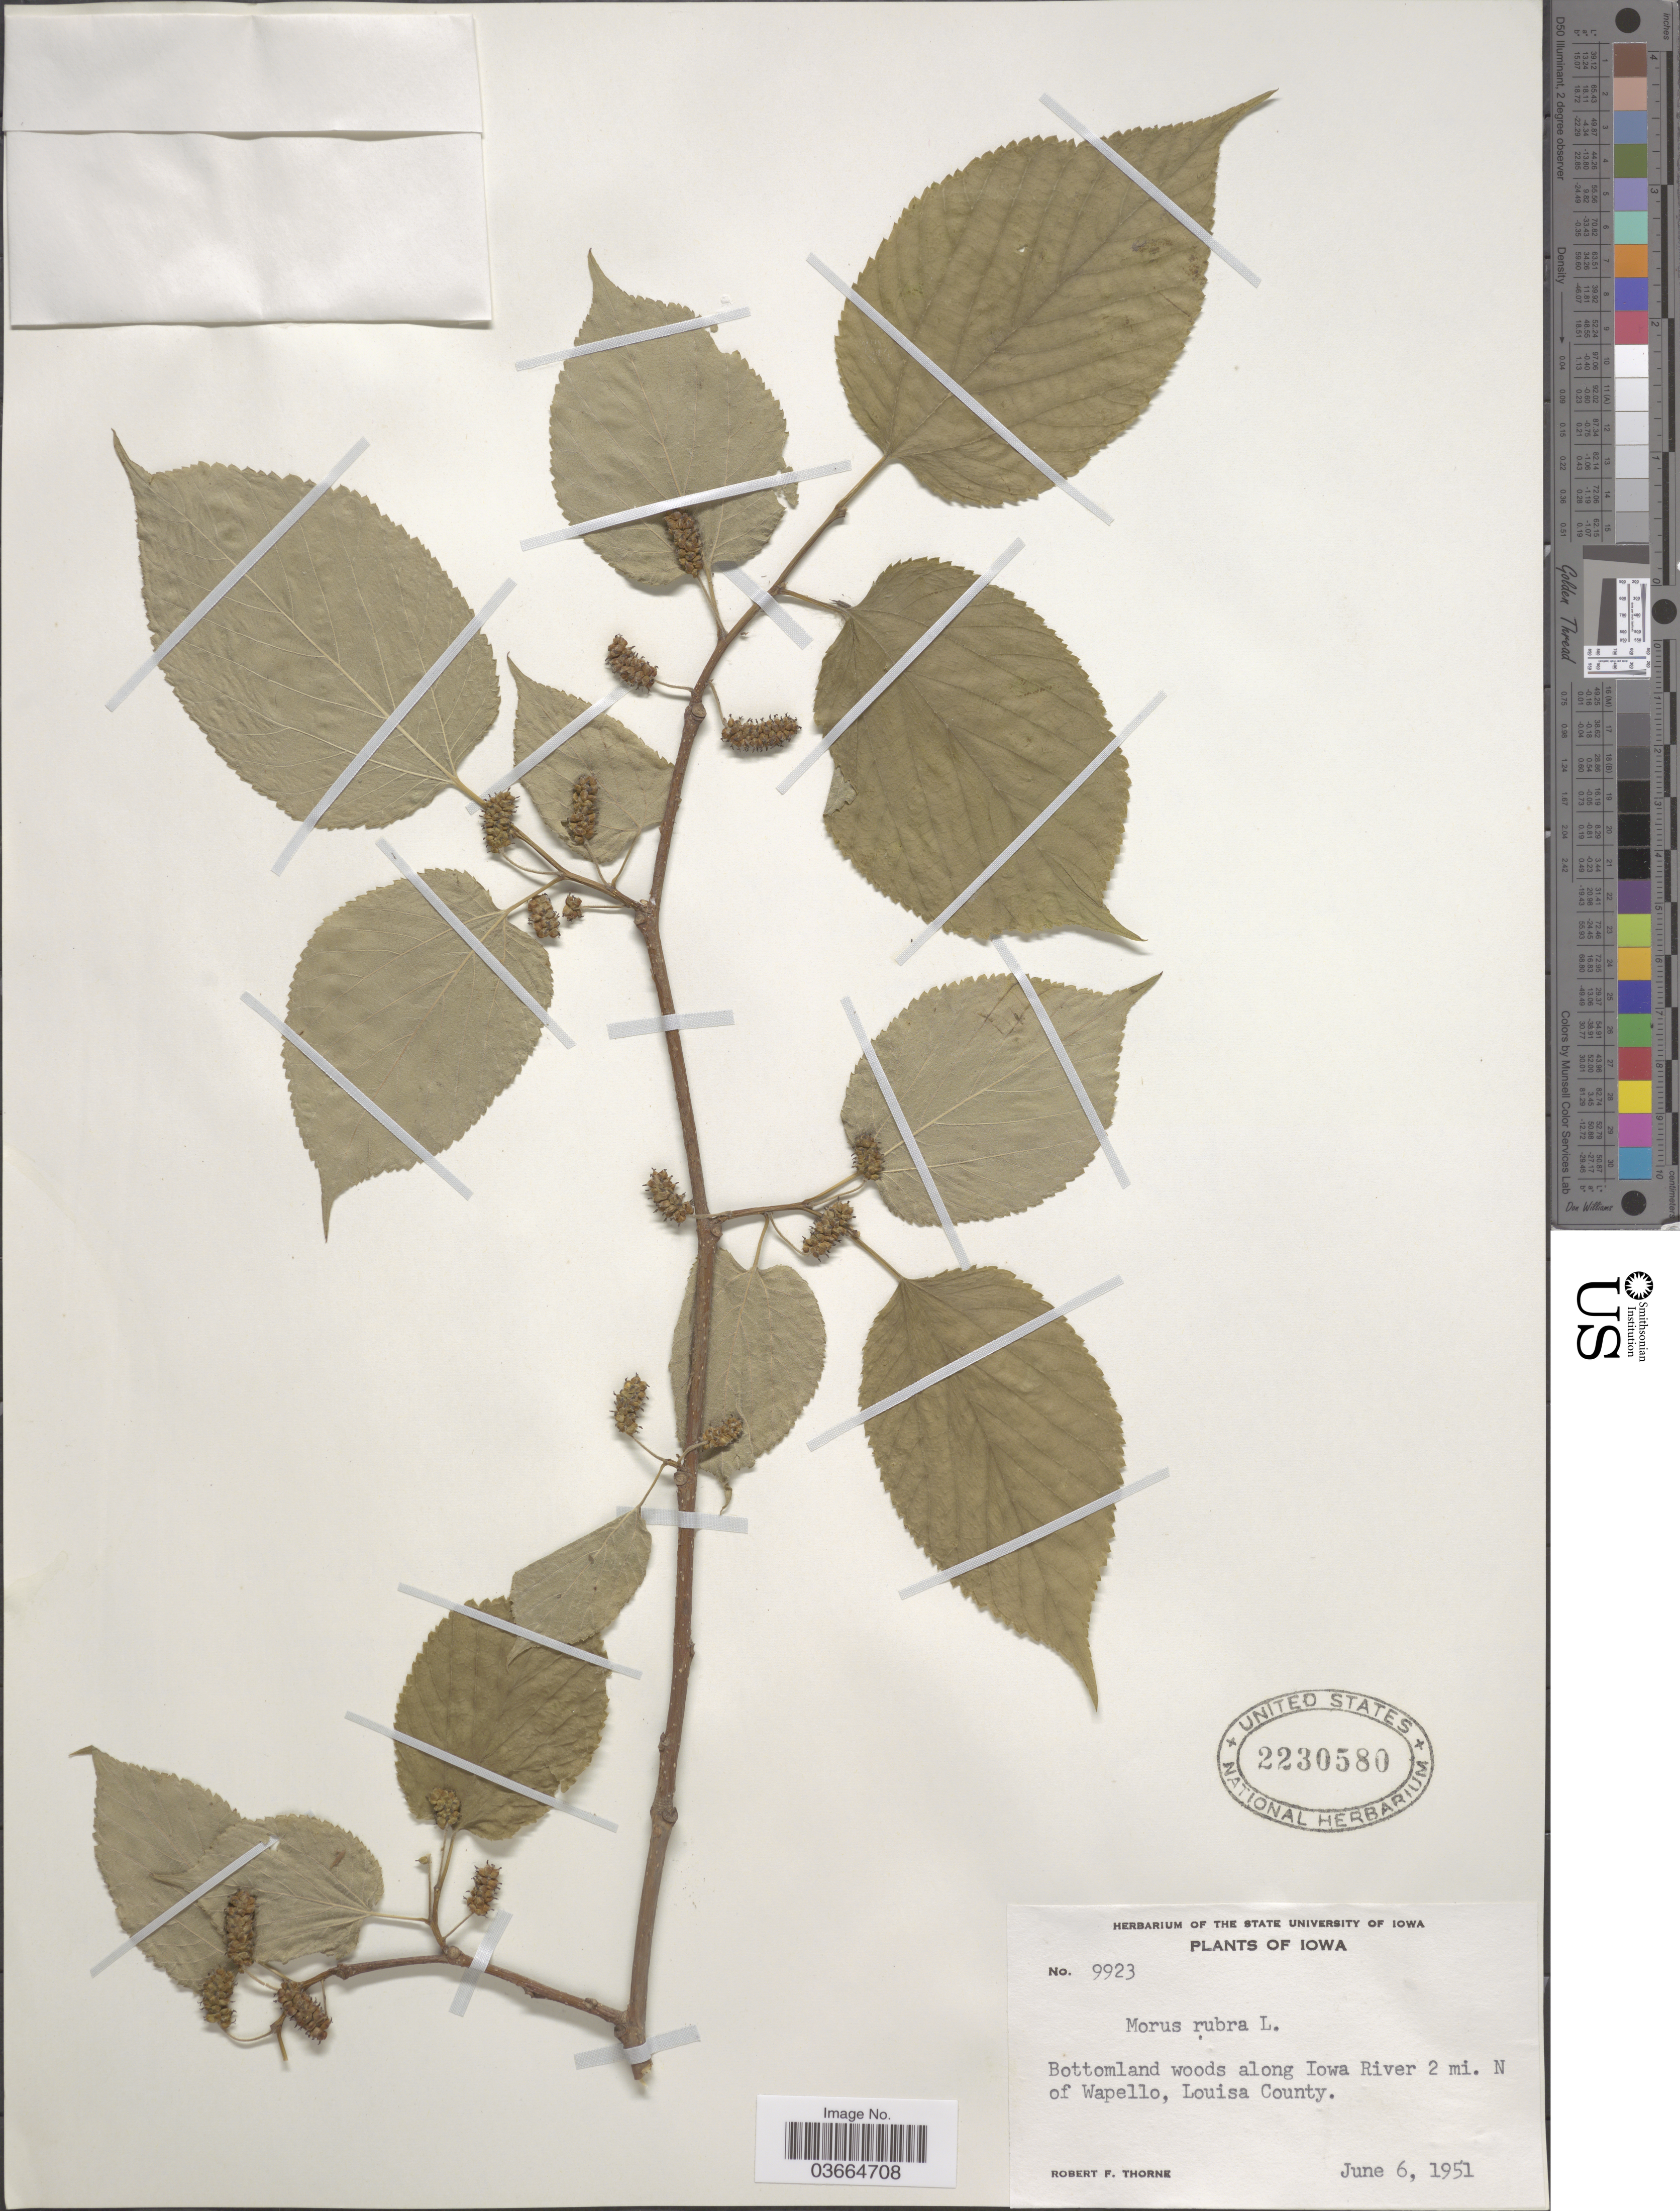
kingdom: Plantae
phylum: Tracheophyta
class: Magnoliopsida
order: Rosales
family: Moraceae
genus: Morus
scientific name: Morus rubra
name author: L.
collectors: R. F. Thorne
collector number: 9923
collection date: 1951-06-06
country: United States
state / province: Iowa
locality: Bottomland woods along Iowa River 2 mi. N of Wapello, Louisa County.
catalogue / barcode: US 2230580